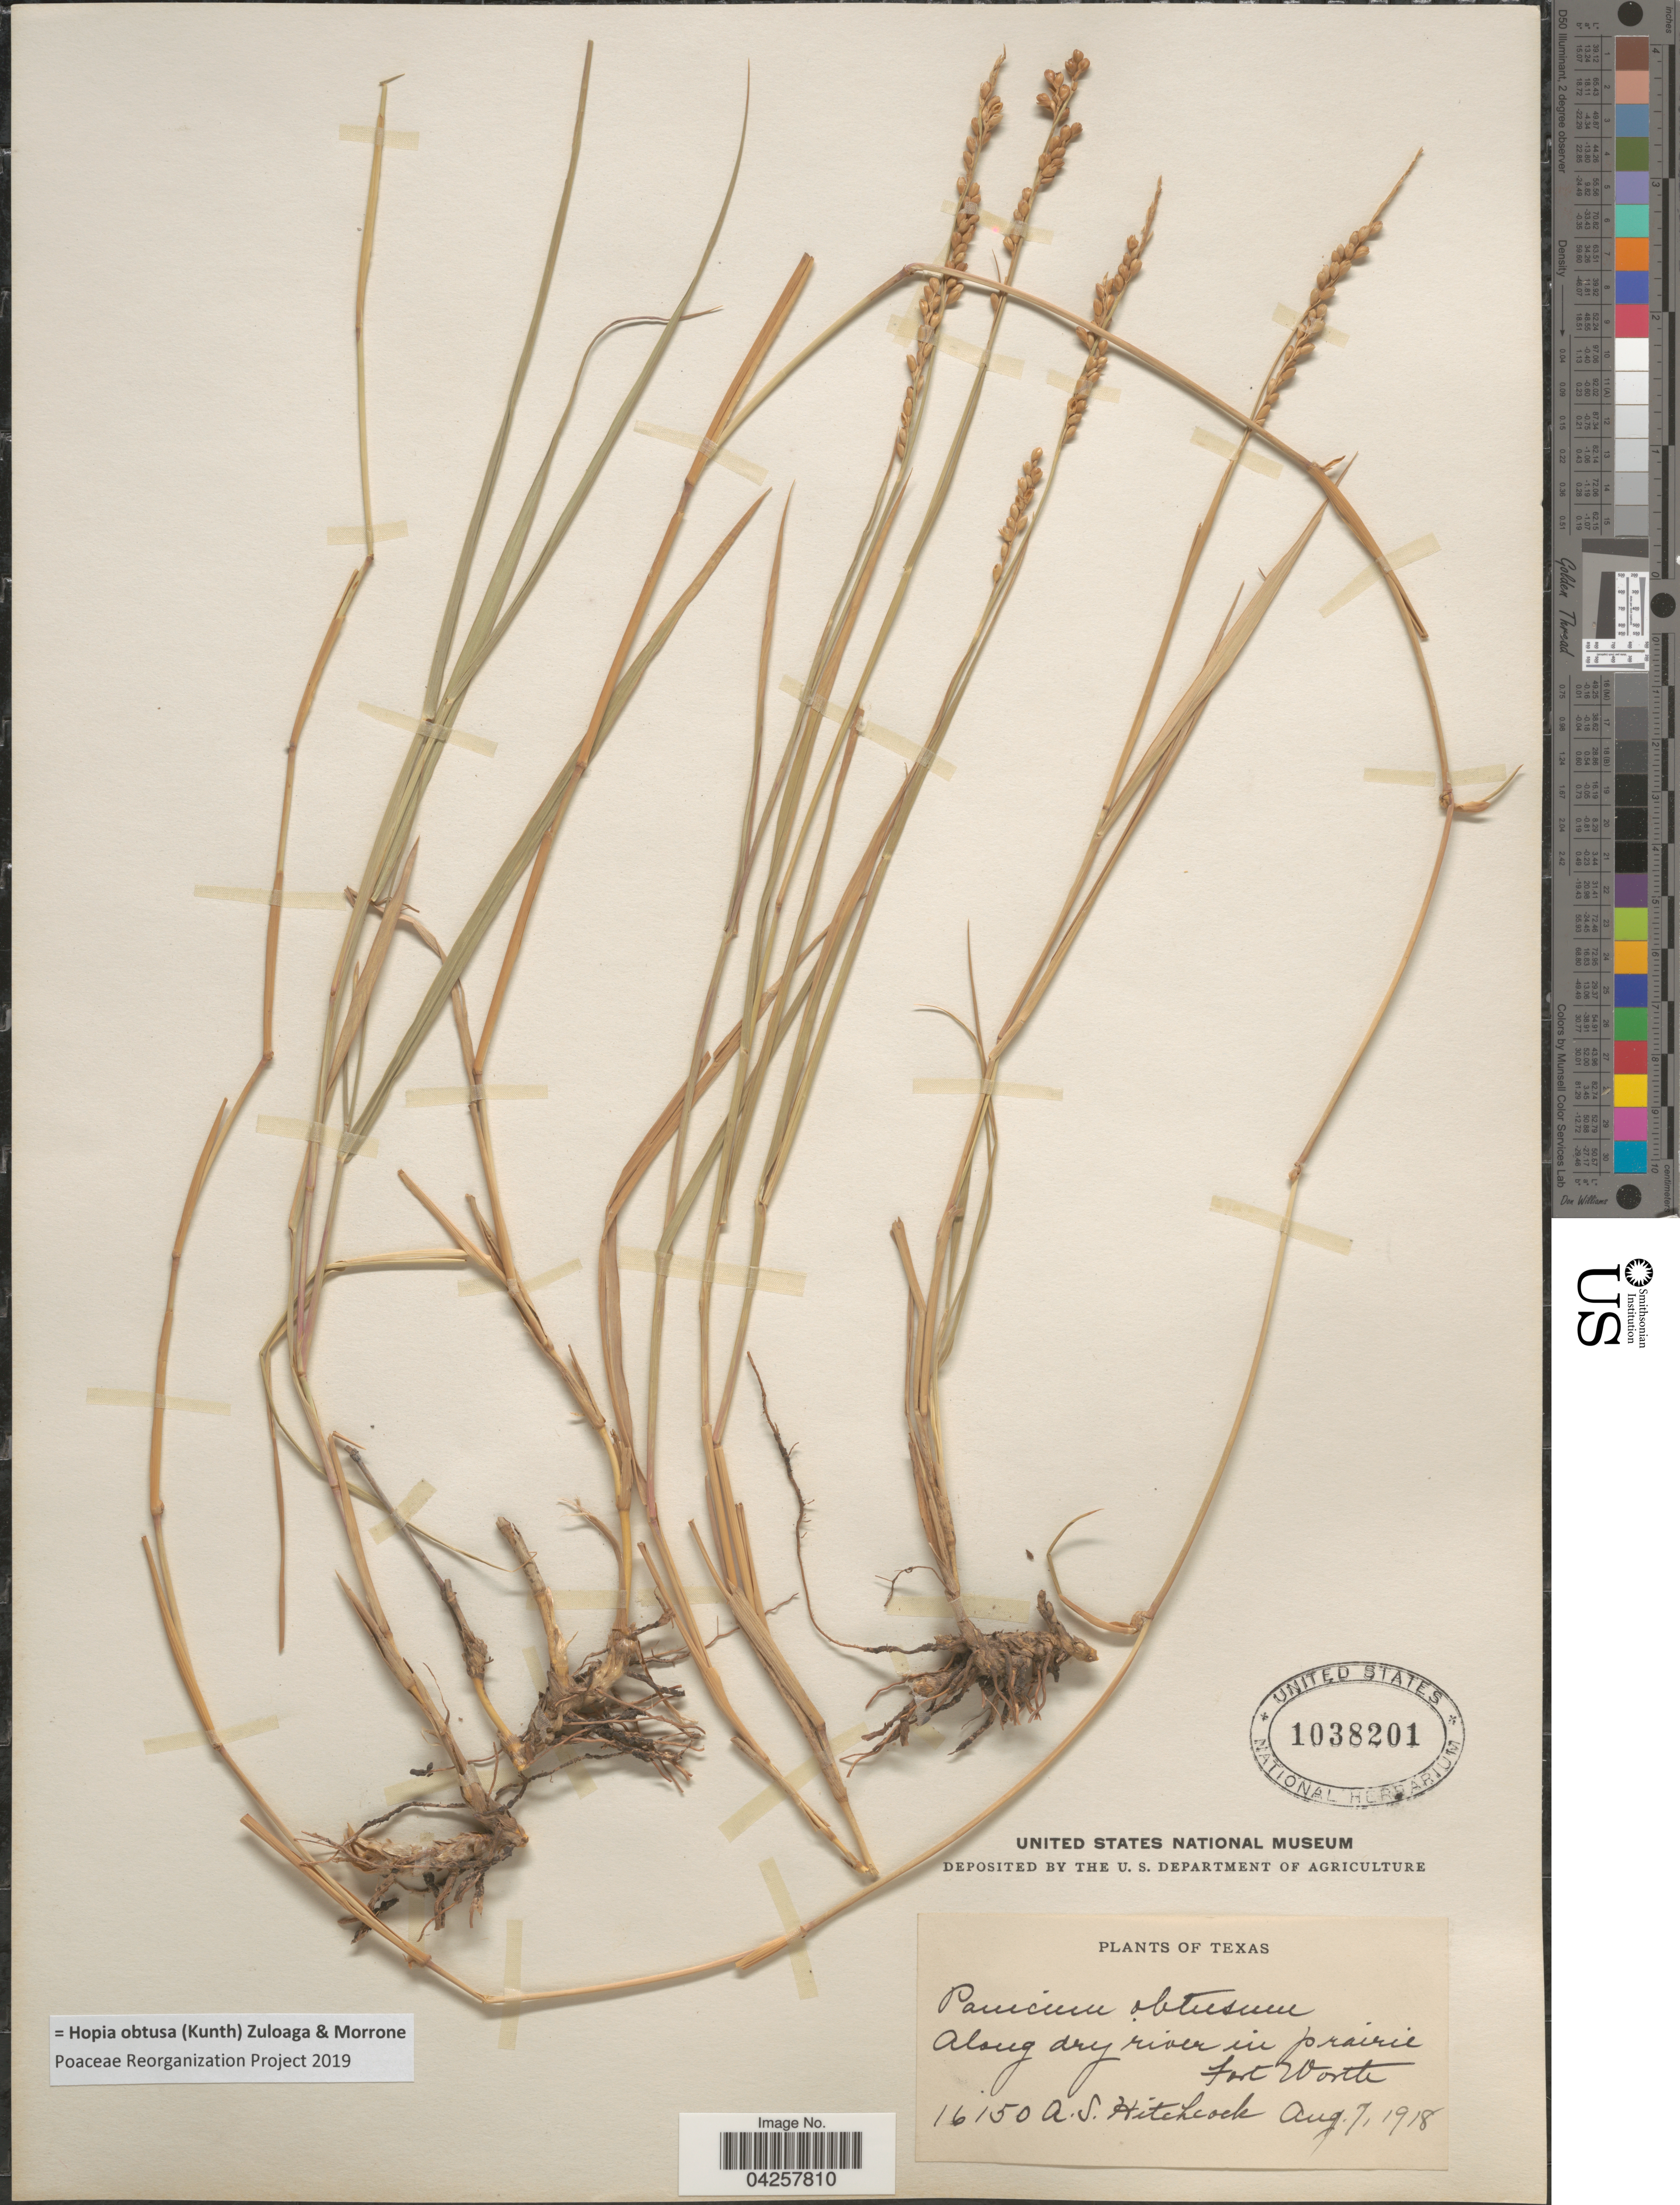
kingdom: Plantae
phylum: Tracheophyta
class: Liliopsida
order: Poales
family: Poaceae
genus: Hopia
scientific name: Hopia obtusa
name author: (Kunth) Zuloaga & Morrone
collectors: A. S. Hitchcock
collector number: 16150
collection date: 1918-08-07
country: United States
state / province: Texas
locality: Fort Worth.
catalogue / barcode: US 1038201